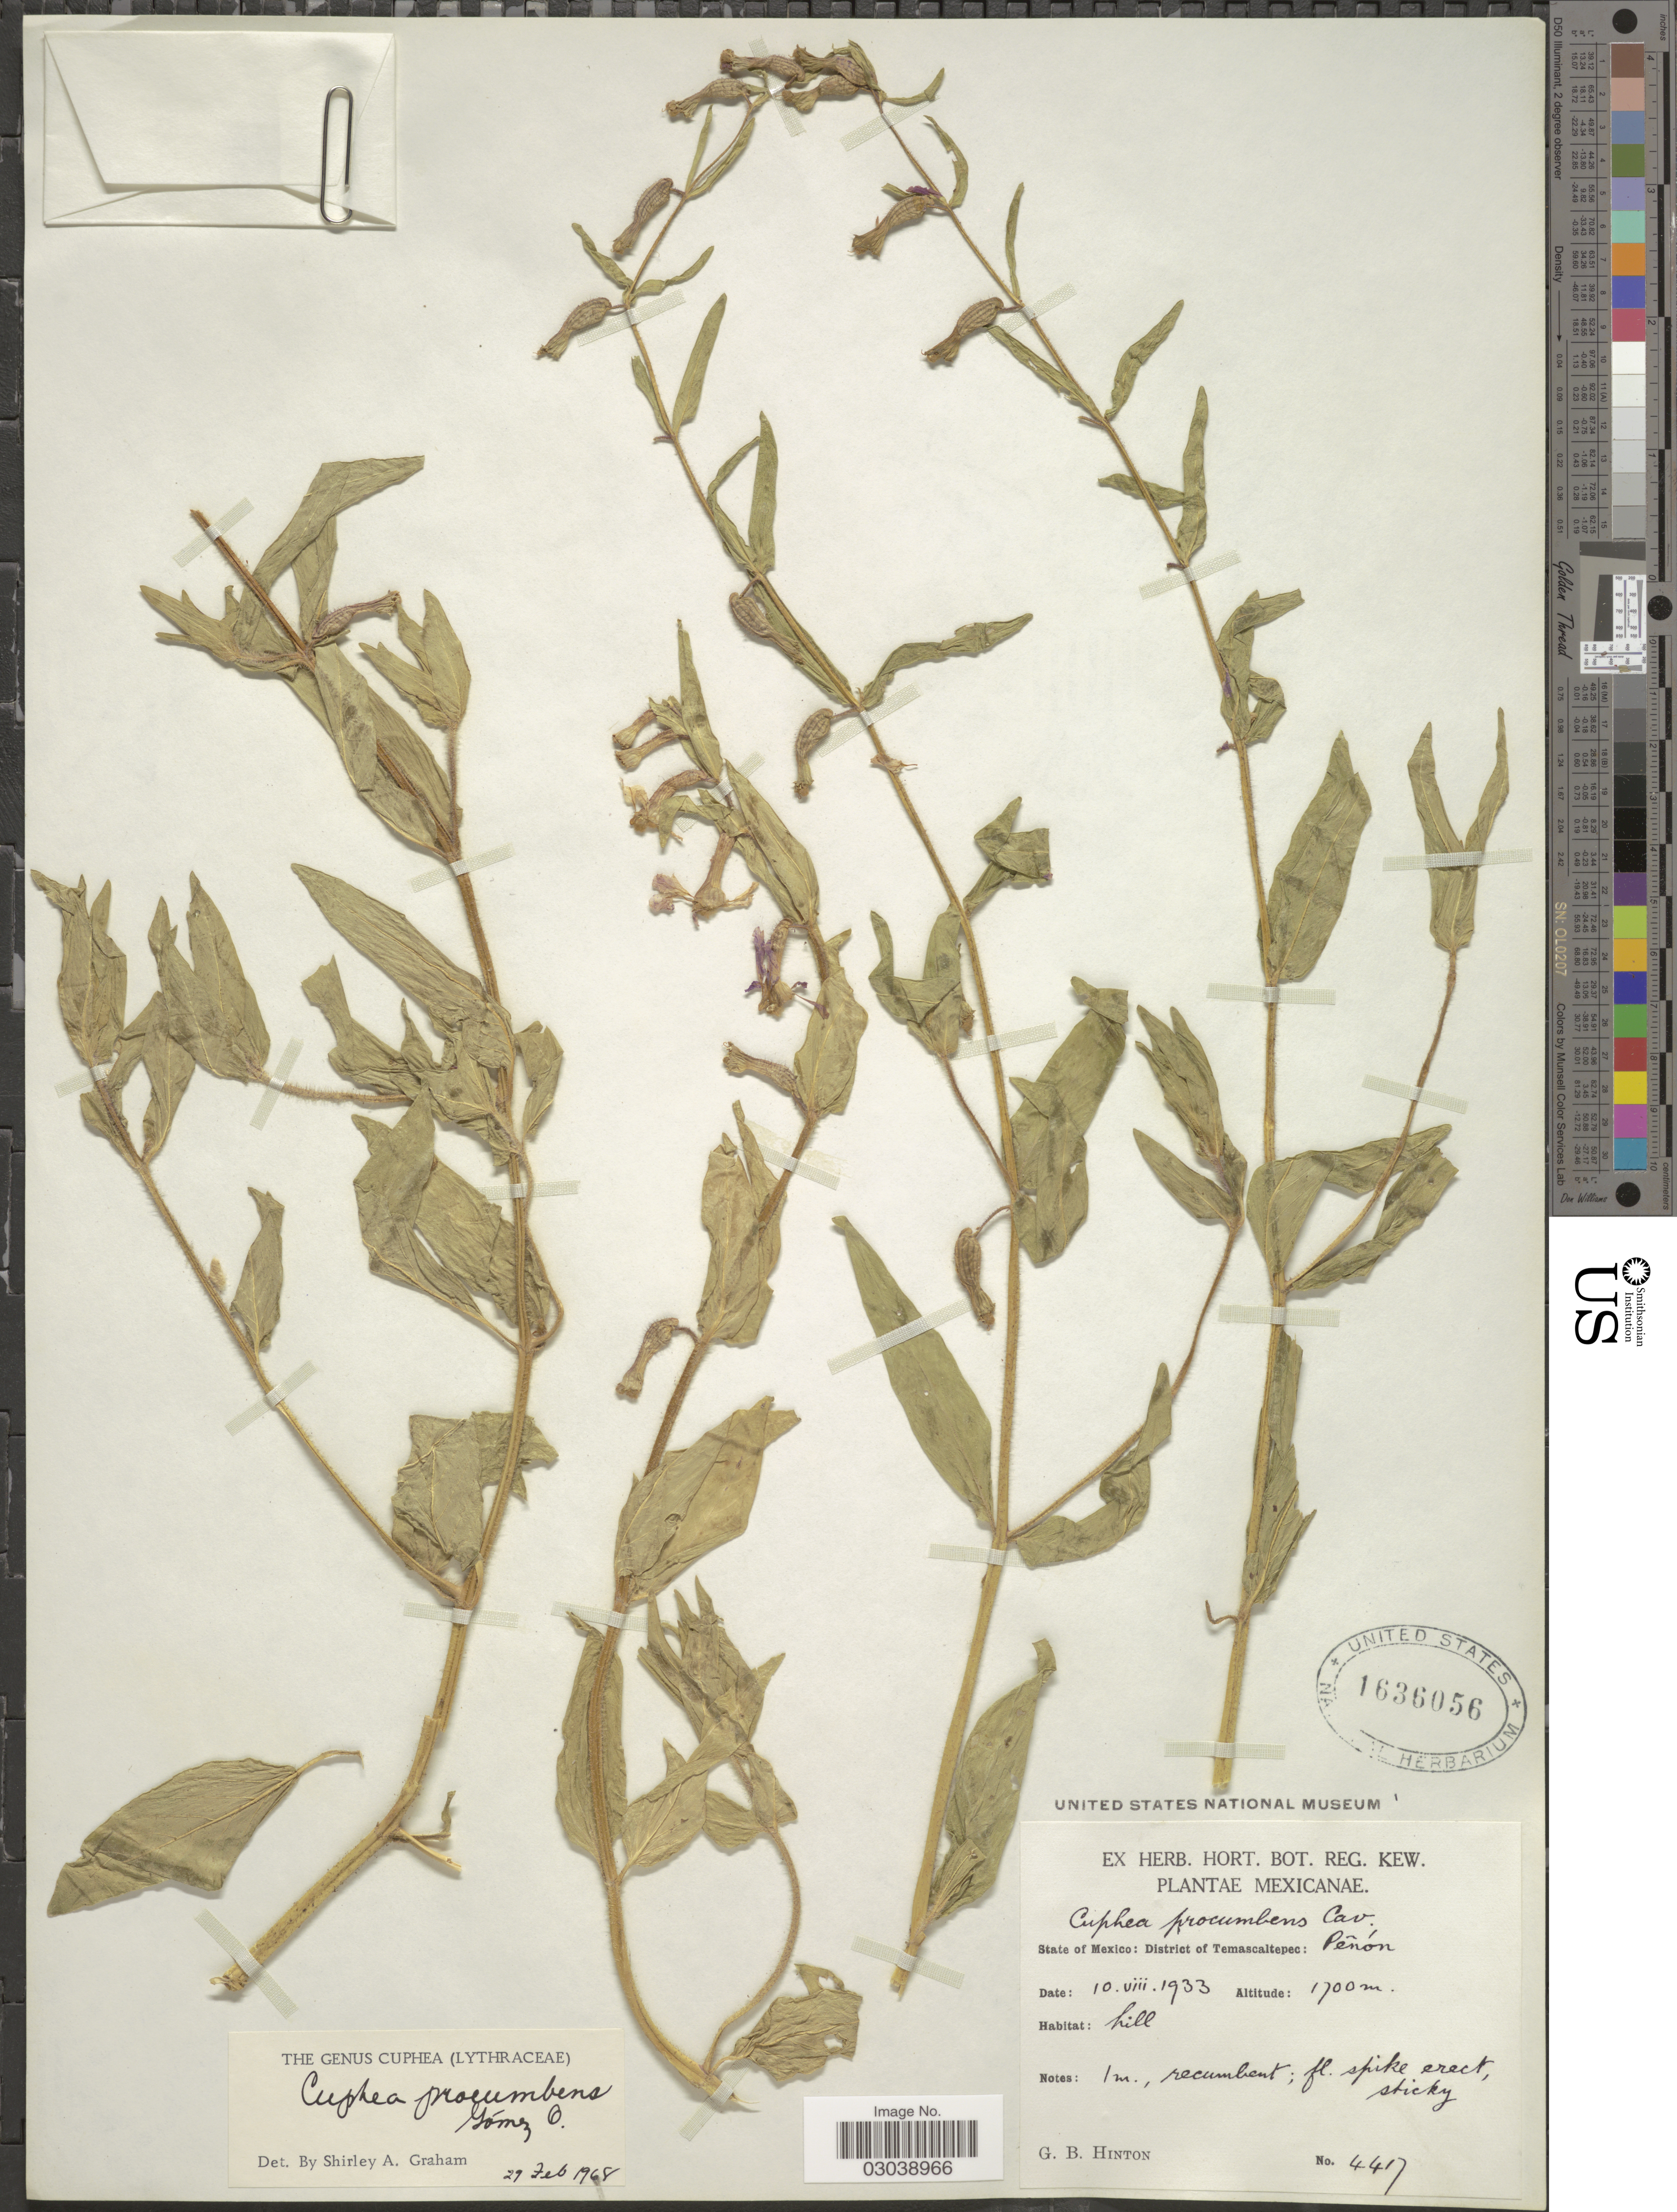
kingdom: Plantae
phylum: Tracheophyta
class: Magnoliopsida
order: Myrtales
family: Lythraceae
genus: Cuphea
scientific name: Cuphea procumbens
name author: L.D. Gómez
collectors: G. B. Hinton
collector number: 4417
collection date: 1933-08-10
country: Mexico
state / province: México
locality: District of Temascaltepec: Peñón.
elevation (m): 1700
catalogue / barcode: US 1636056